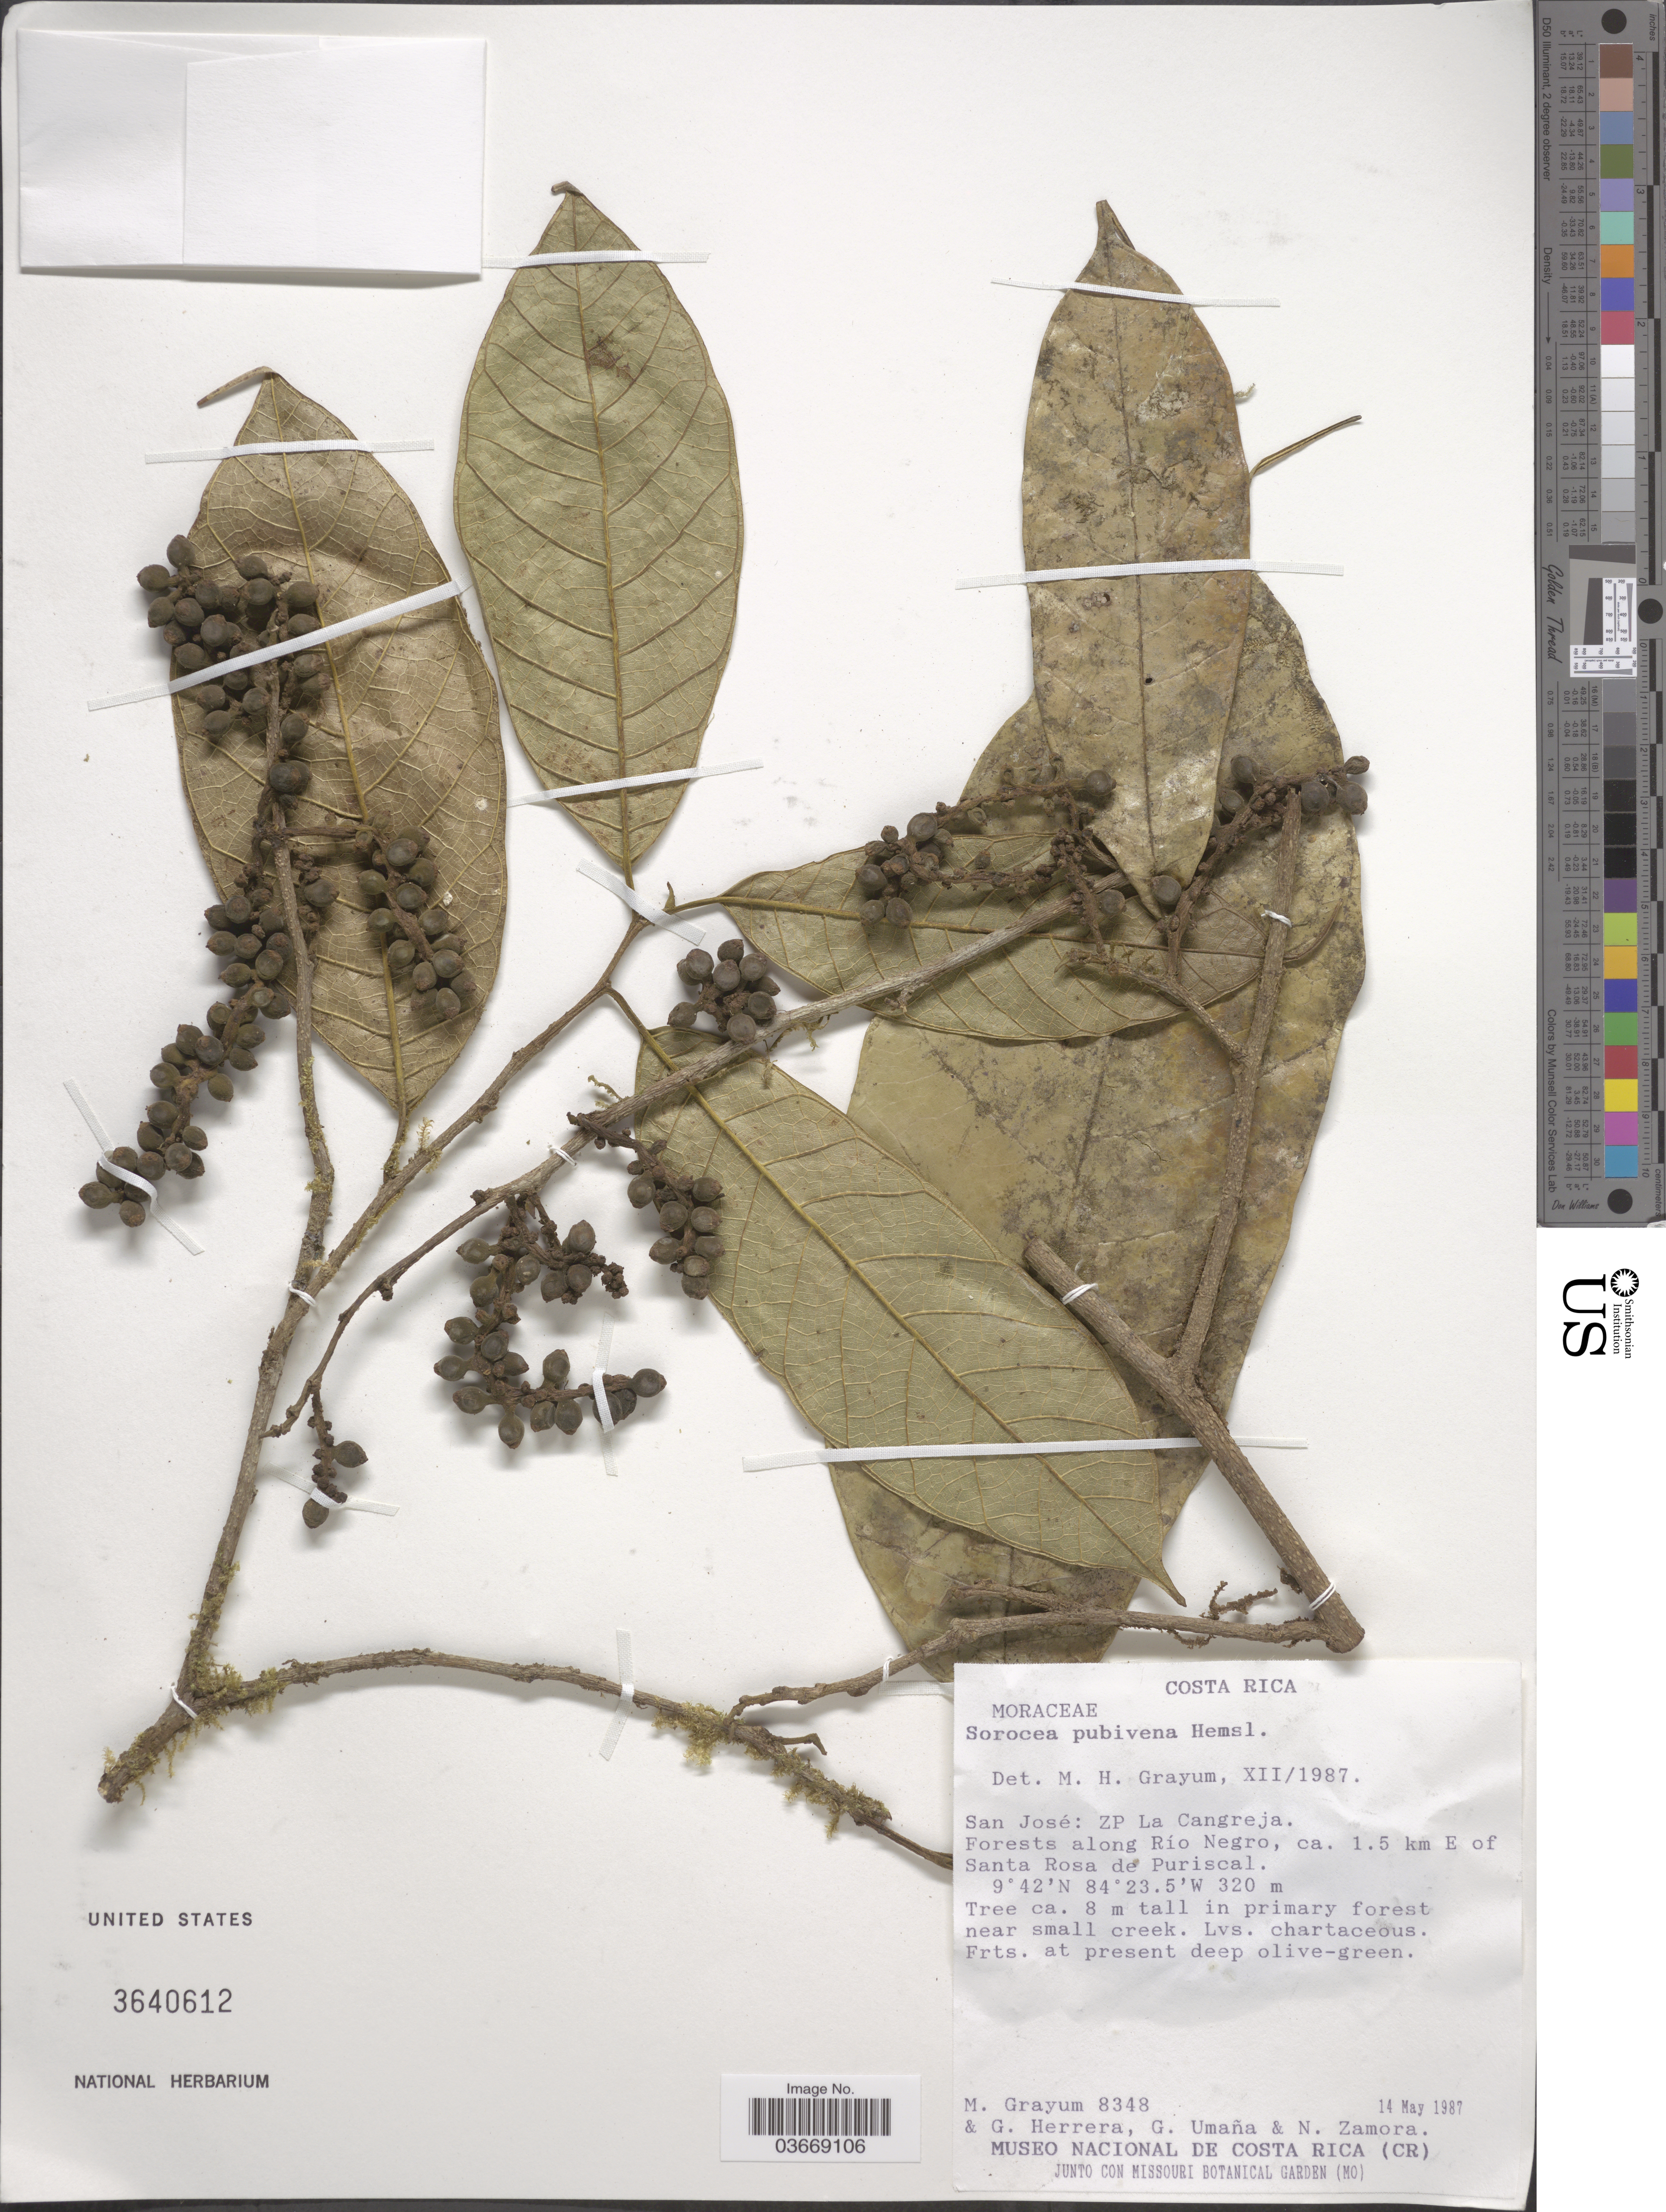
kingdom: Plantae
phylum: Tracheophyta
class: Magnoliopsida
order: Rosales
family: Moraceae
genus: Sorocea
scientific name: Sorocea pubivena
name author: Hemsl.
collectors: M. H. Grayum, G. Herrera, G. Umana & N. Zamora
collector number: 8348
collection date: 1987-05-14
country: Costa Rica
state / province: San José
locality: ZP La Cangreja. Forests along Río Negro, ca. 1.5 km E of Santa Rosa de Puriscal.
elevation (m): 320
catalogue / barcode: US 3640612